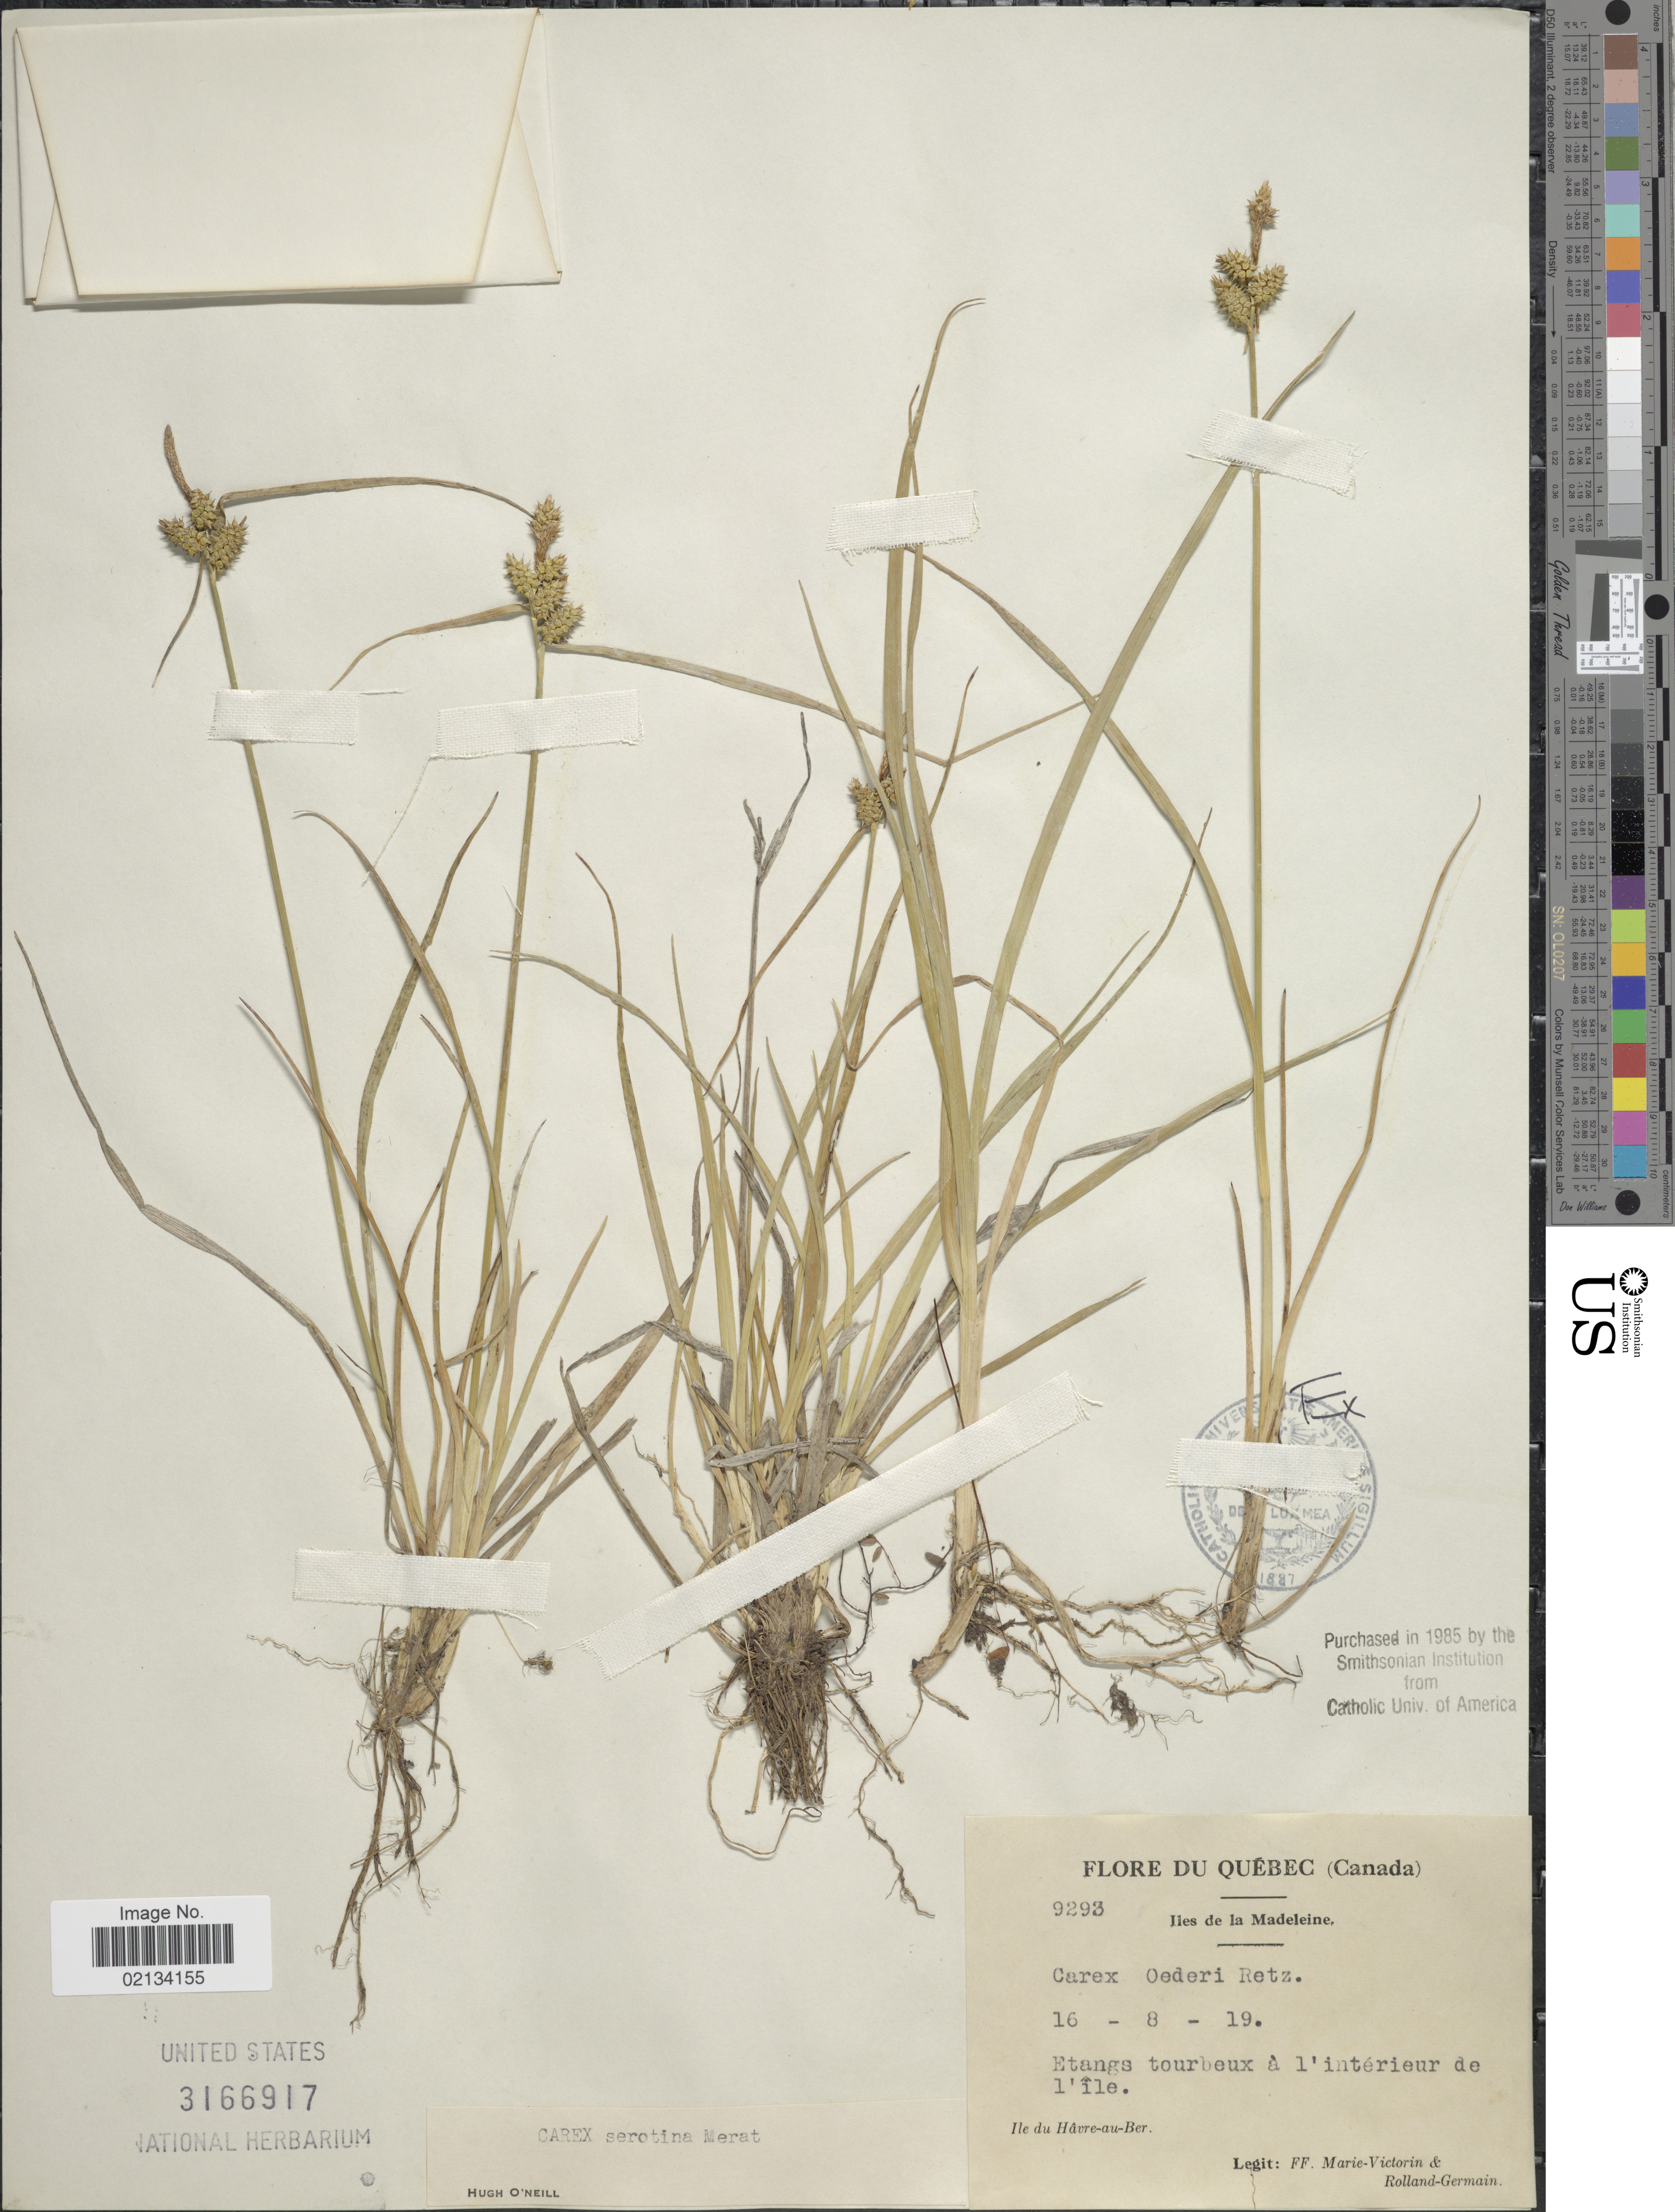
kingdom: Plantae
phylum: Tracheophyta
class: Liliopsida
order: Poales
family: Cyperaceae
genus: Carex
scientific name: Carex oederi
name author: Retz.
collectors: F. Marie-Victorin & Rolland-Germain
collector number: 9293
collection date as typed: Transcribed d/m/y: 16/8/19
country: Canada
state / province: Quebec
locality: Iles de la Madeleine, Etangs tourbeux a l'interieur de l'ile, Ile du Havre-au-Ber.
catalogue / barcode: US 3166917